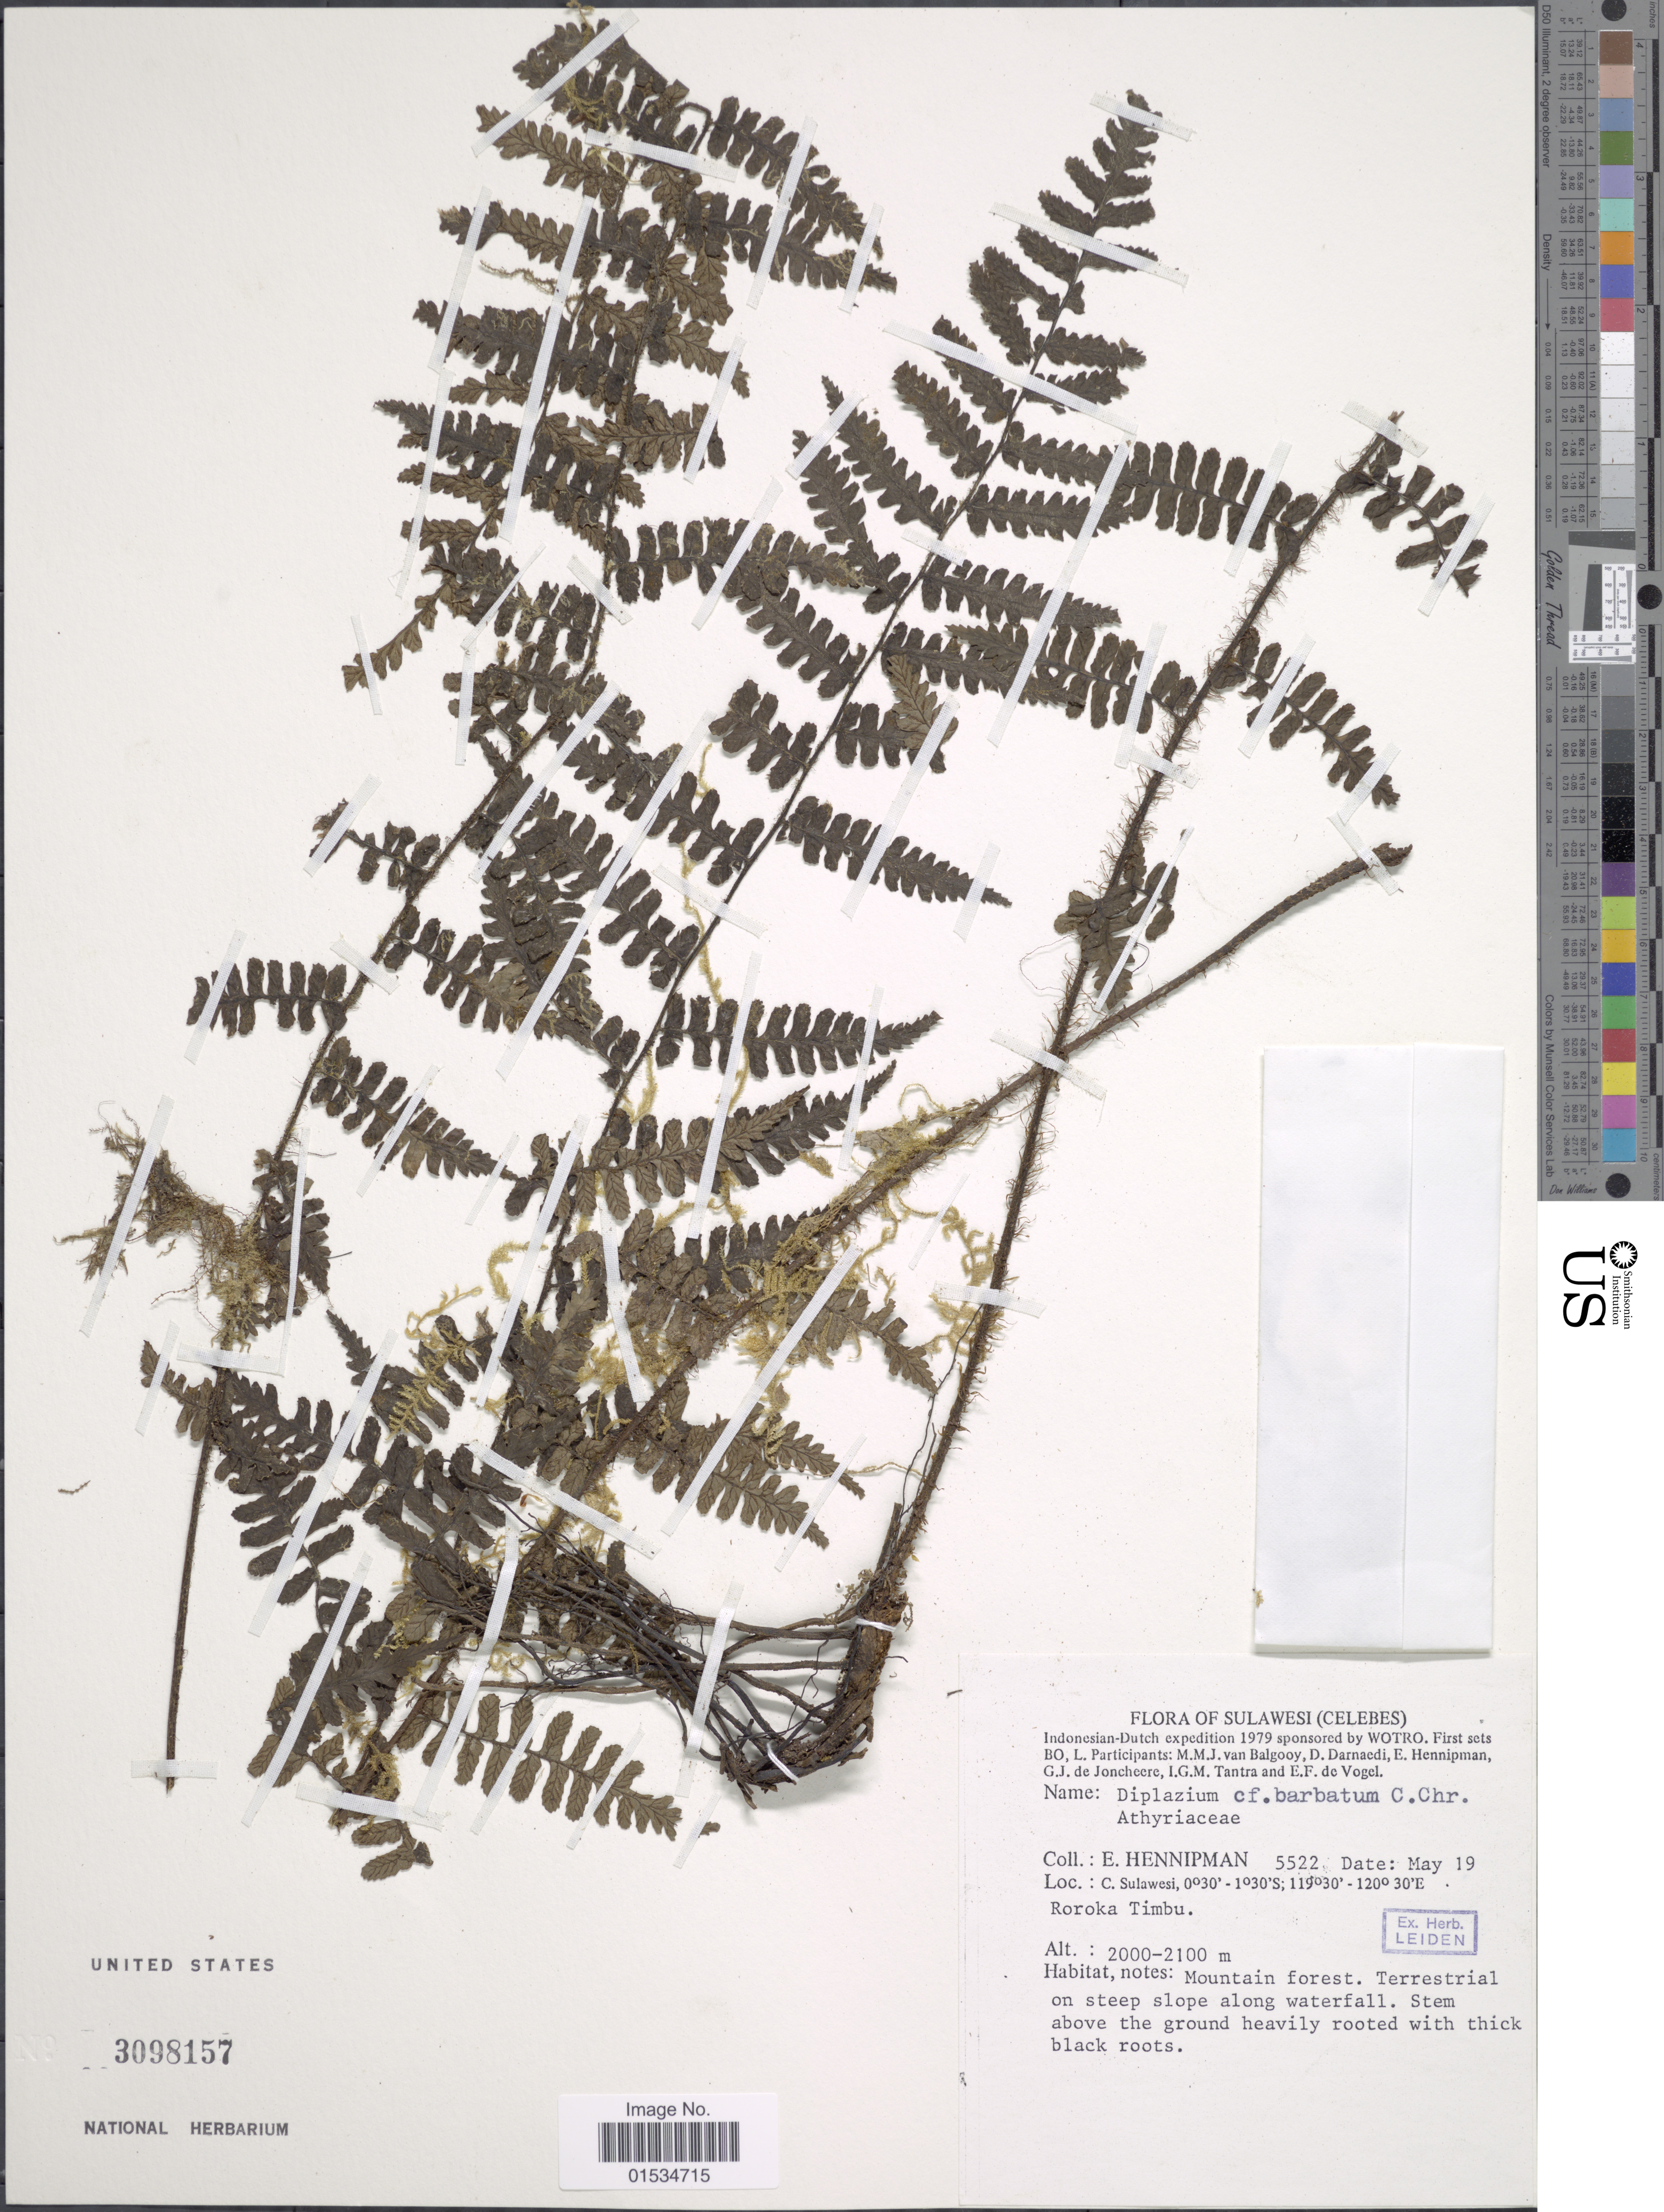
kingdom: Plantae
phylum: Tracheophyta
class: Polypodiopsida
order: Polypodiales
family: Athyriaceae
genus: Diplazium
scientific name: Diplazium barbatum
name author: C. Chr.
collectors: E. Hennipman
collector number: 5522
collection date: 1979-05-19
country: Indonesia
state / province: Sulawesi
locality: (Celebes), C. Sulawesi,Roroka Timbu, Indonesian-Dutch Expedition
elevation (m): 2000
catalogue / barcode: US 3098157